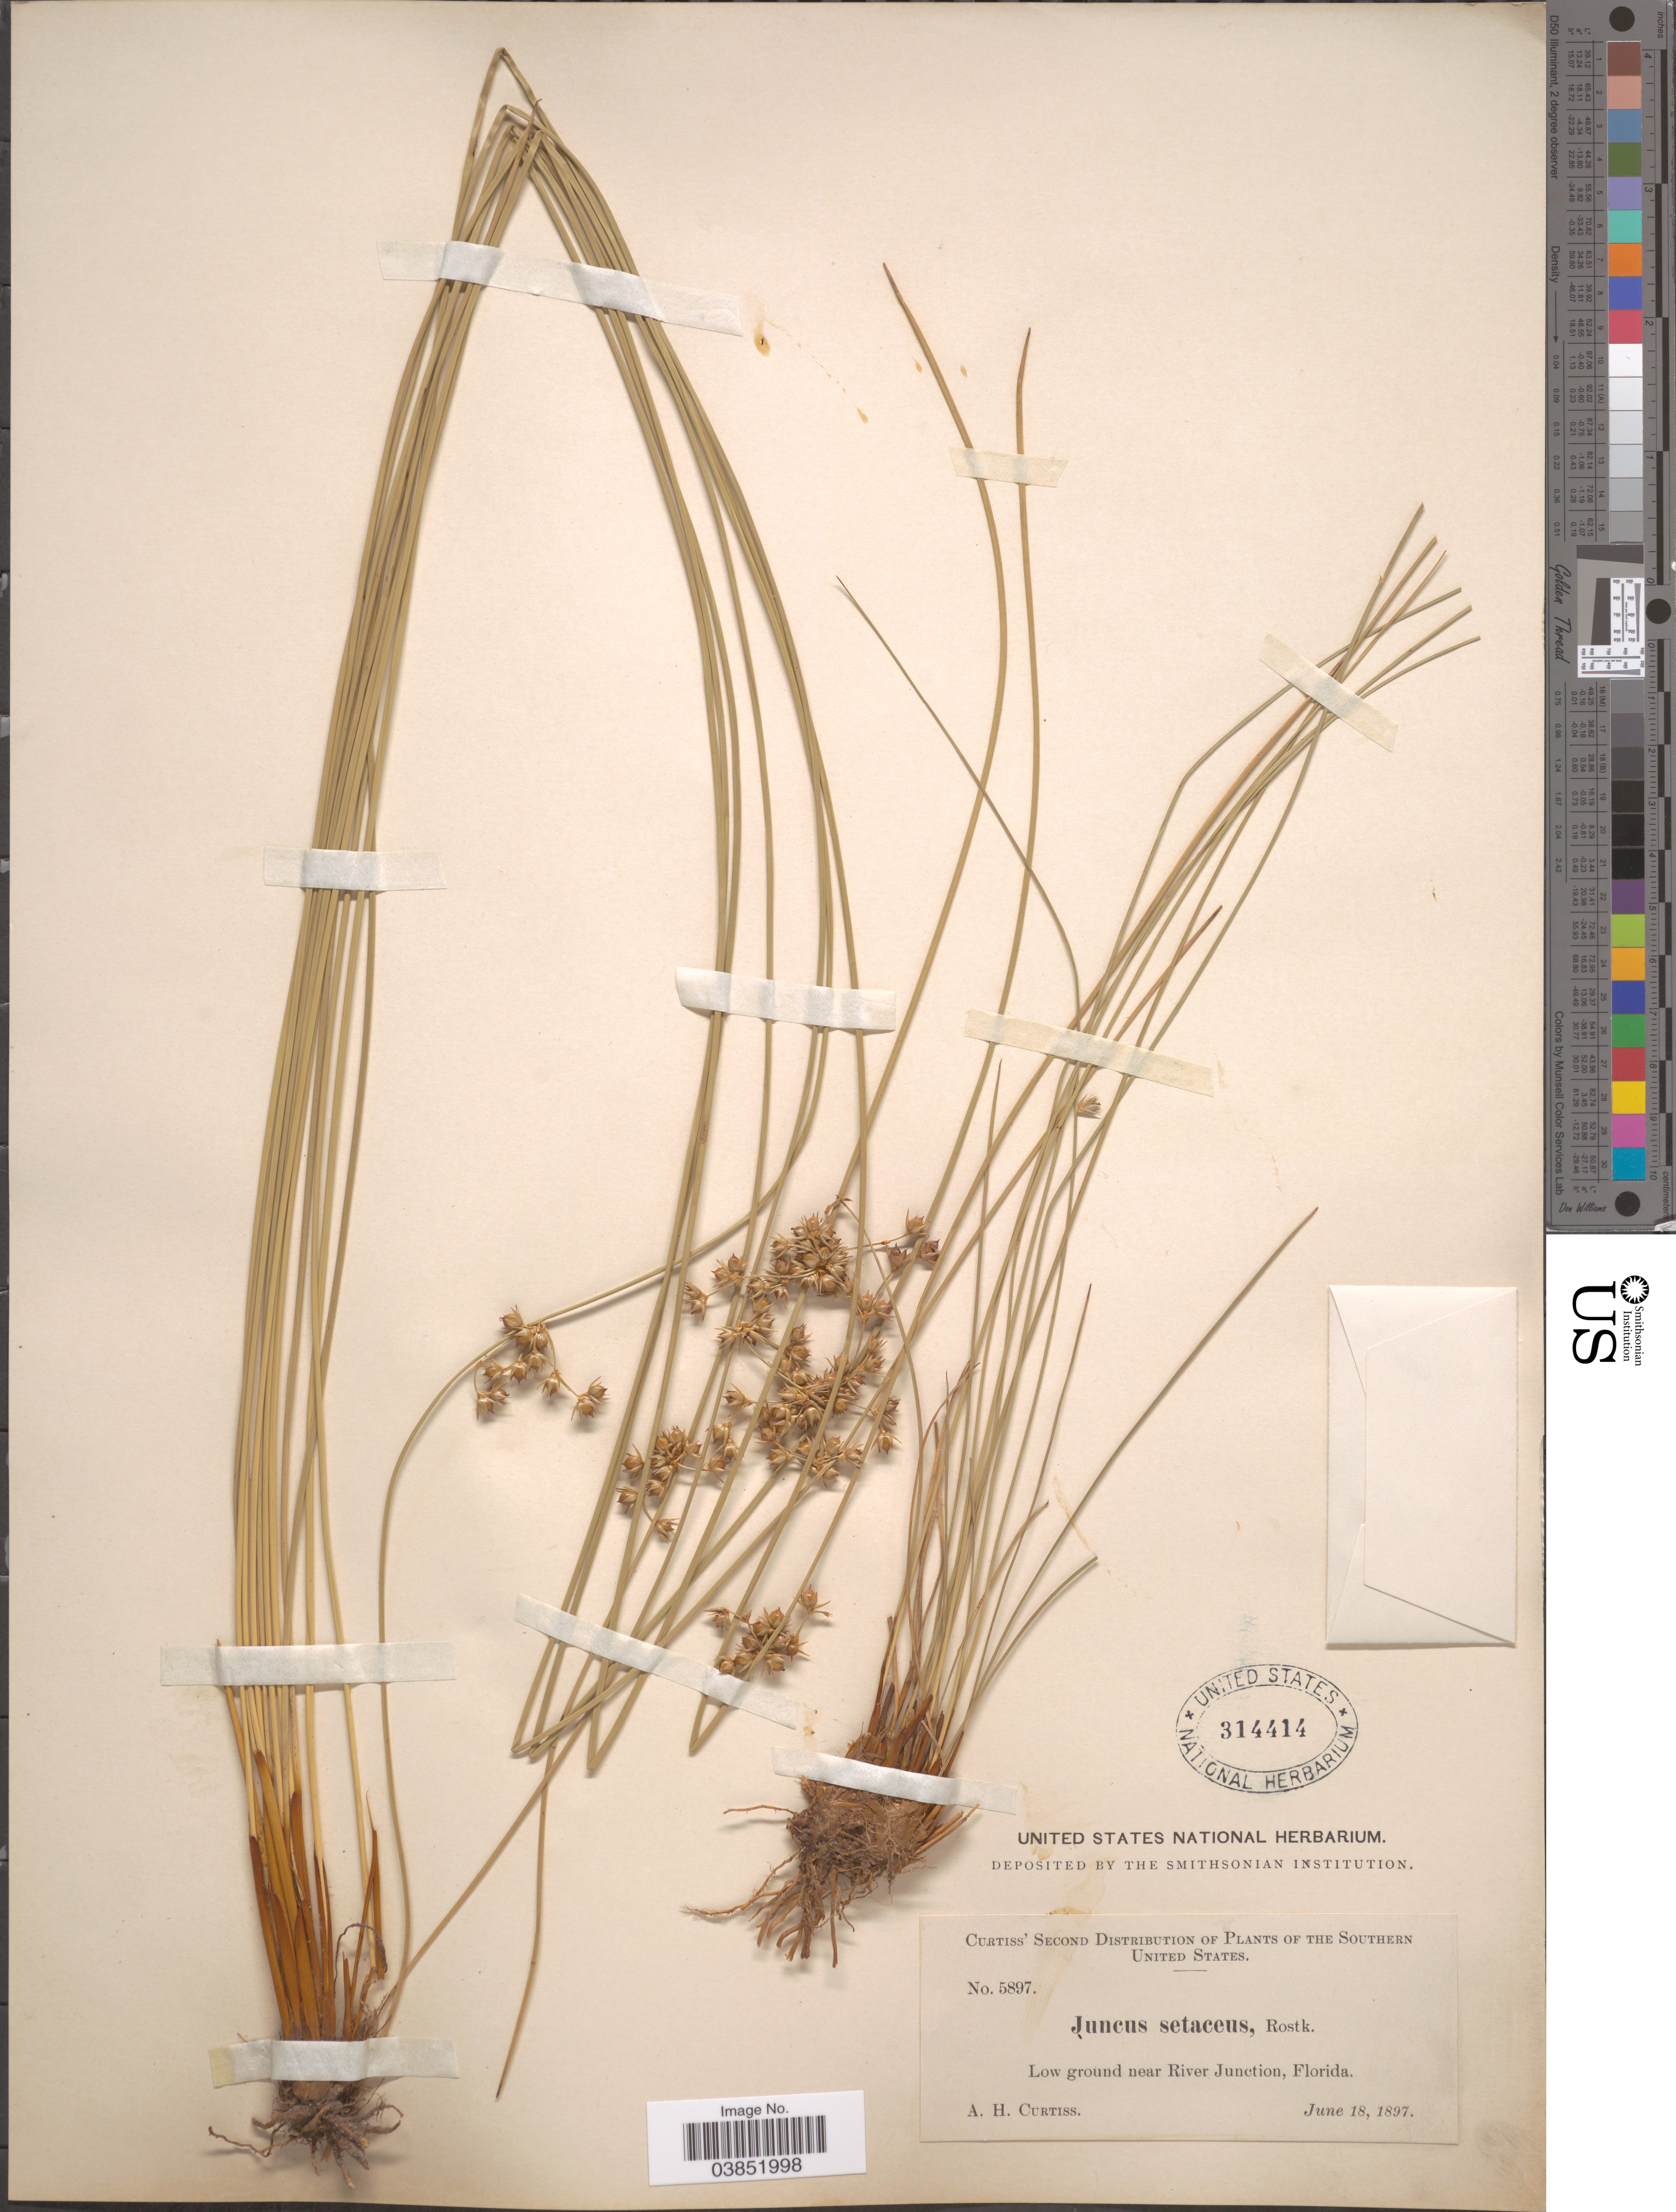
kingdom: Plantae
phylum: Tracheophyta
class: Liliopsida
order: Poales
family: Juncaceae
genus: Juncus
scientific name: Juncus coriaceus Mack.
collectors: A. H. Curtiss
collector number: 5897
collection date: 1897-06-18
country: United States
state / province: Florida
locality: Southern United States. Low ground near River Junction.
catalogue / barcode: US 314414